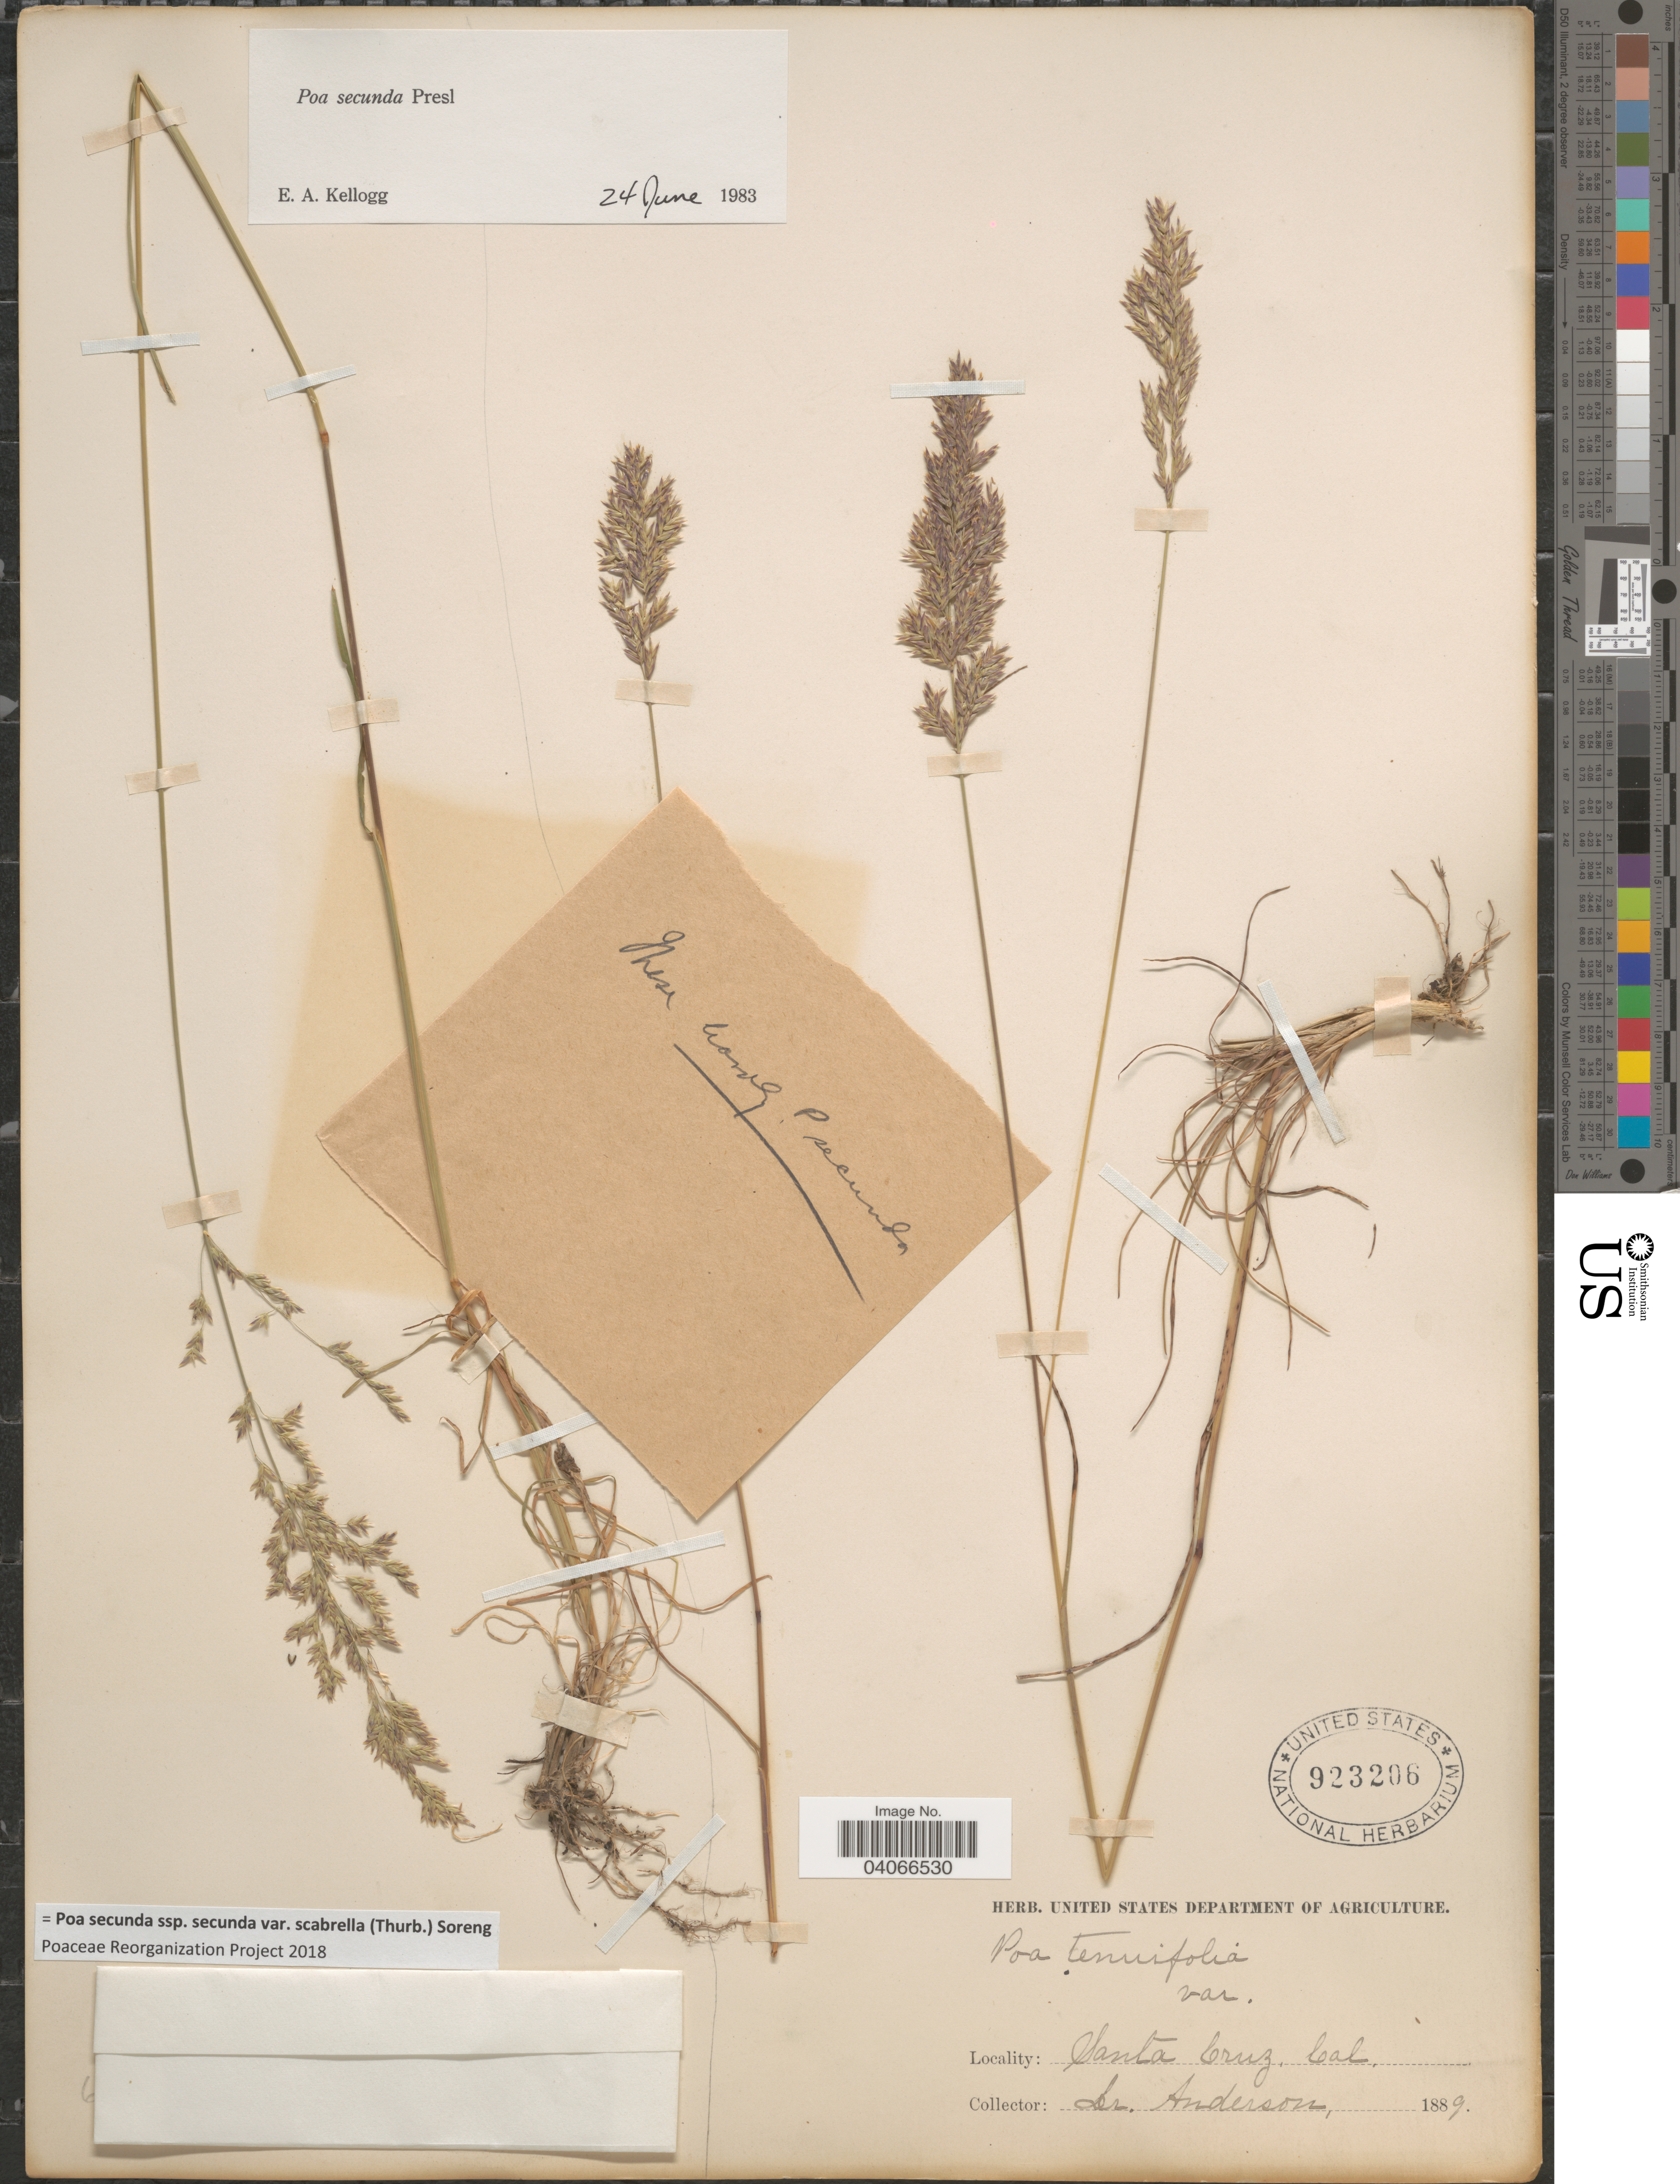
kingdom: Plantae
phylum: Tracheophyta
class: Liliopsida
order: Poales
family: Poaceae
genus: Poa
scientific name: Poa secunda subsp. secunda var. scabrella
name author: (Thurb.) Soreng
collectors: -. Anderson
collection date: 1889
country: United States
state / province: California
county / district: Santa Cruz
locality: Santa Cruz.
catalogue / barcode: US 923206